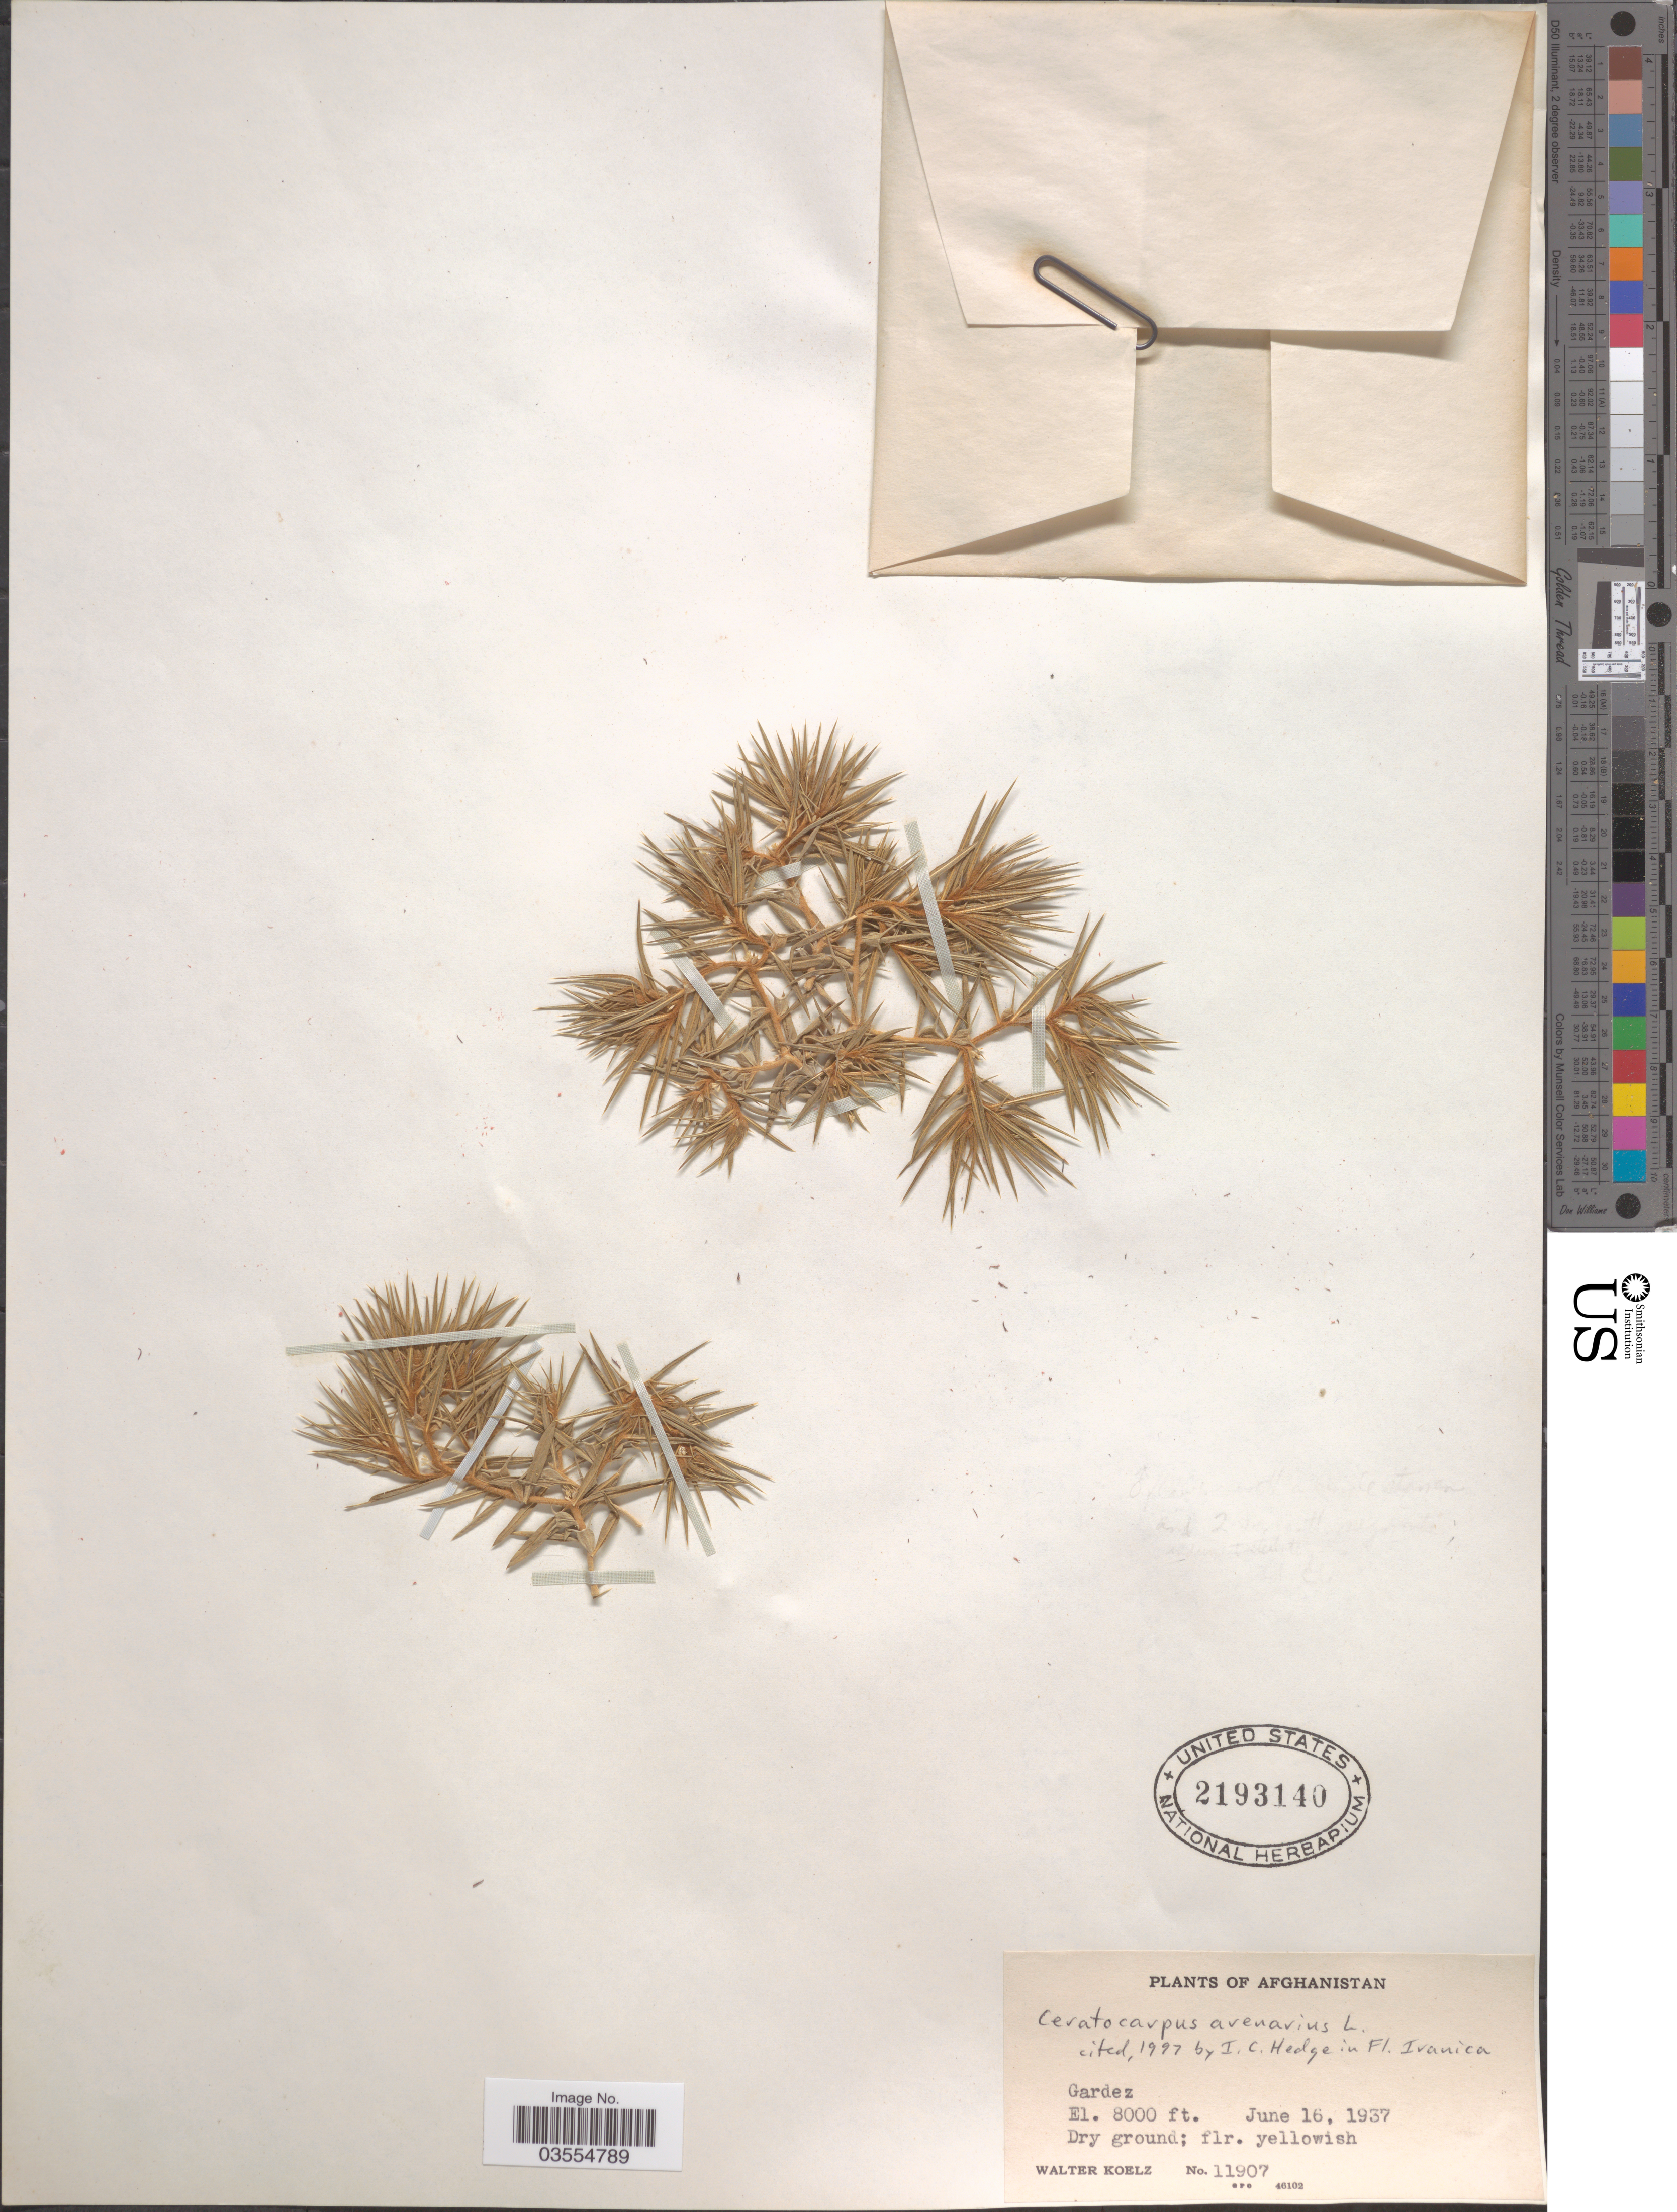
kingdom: Plantae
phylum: Tracheophyta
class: Magnoliopsida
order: Caryophyllales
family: Amaranthaceae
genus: Ceratocarpus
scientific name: Ceratocarpus arenarius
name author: L.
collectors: W. N. Koelz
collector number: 11907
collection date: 1937-06-16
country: Afghanistan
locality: Gardez.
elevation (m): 2438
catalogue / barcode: US 2193140